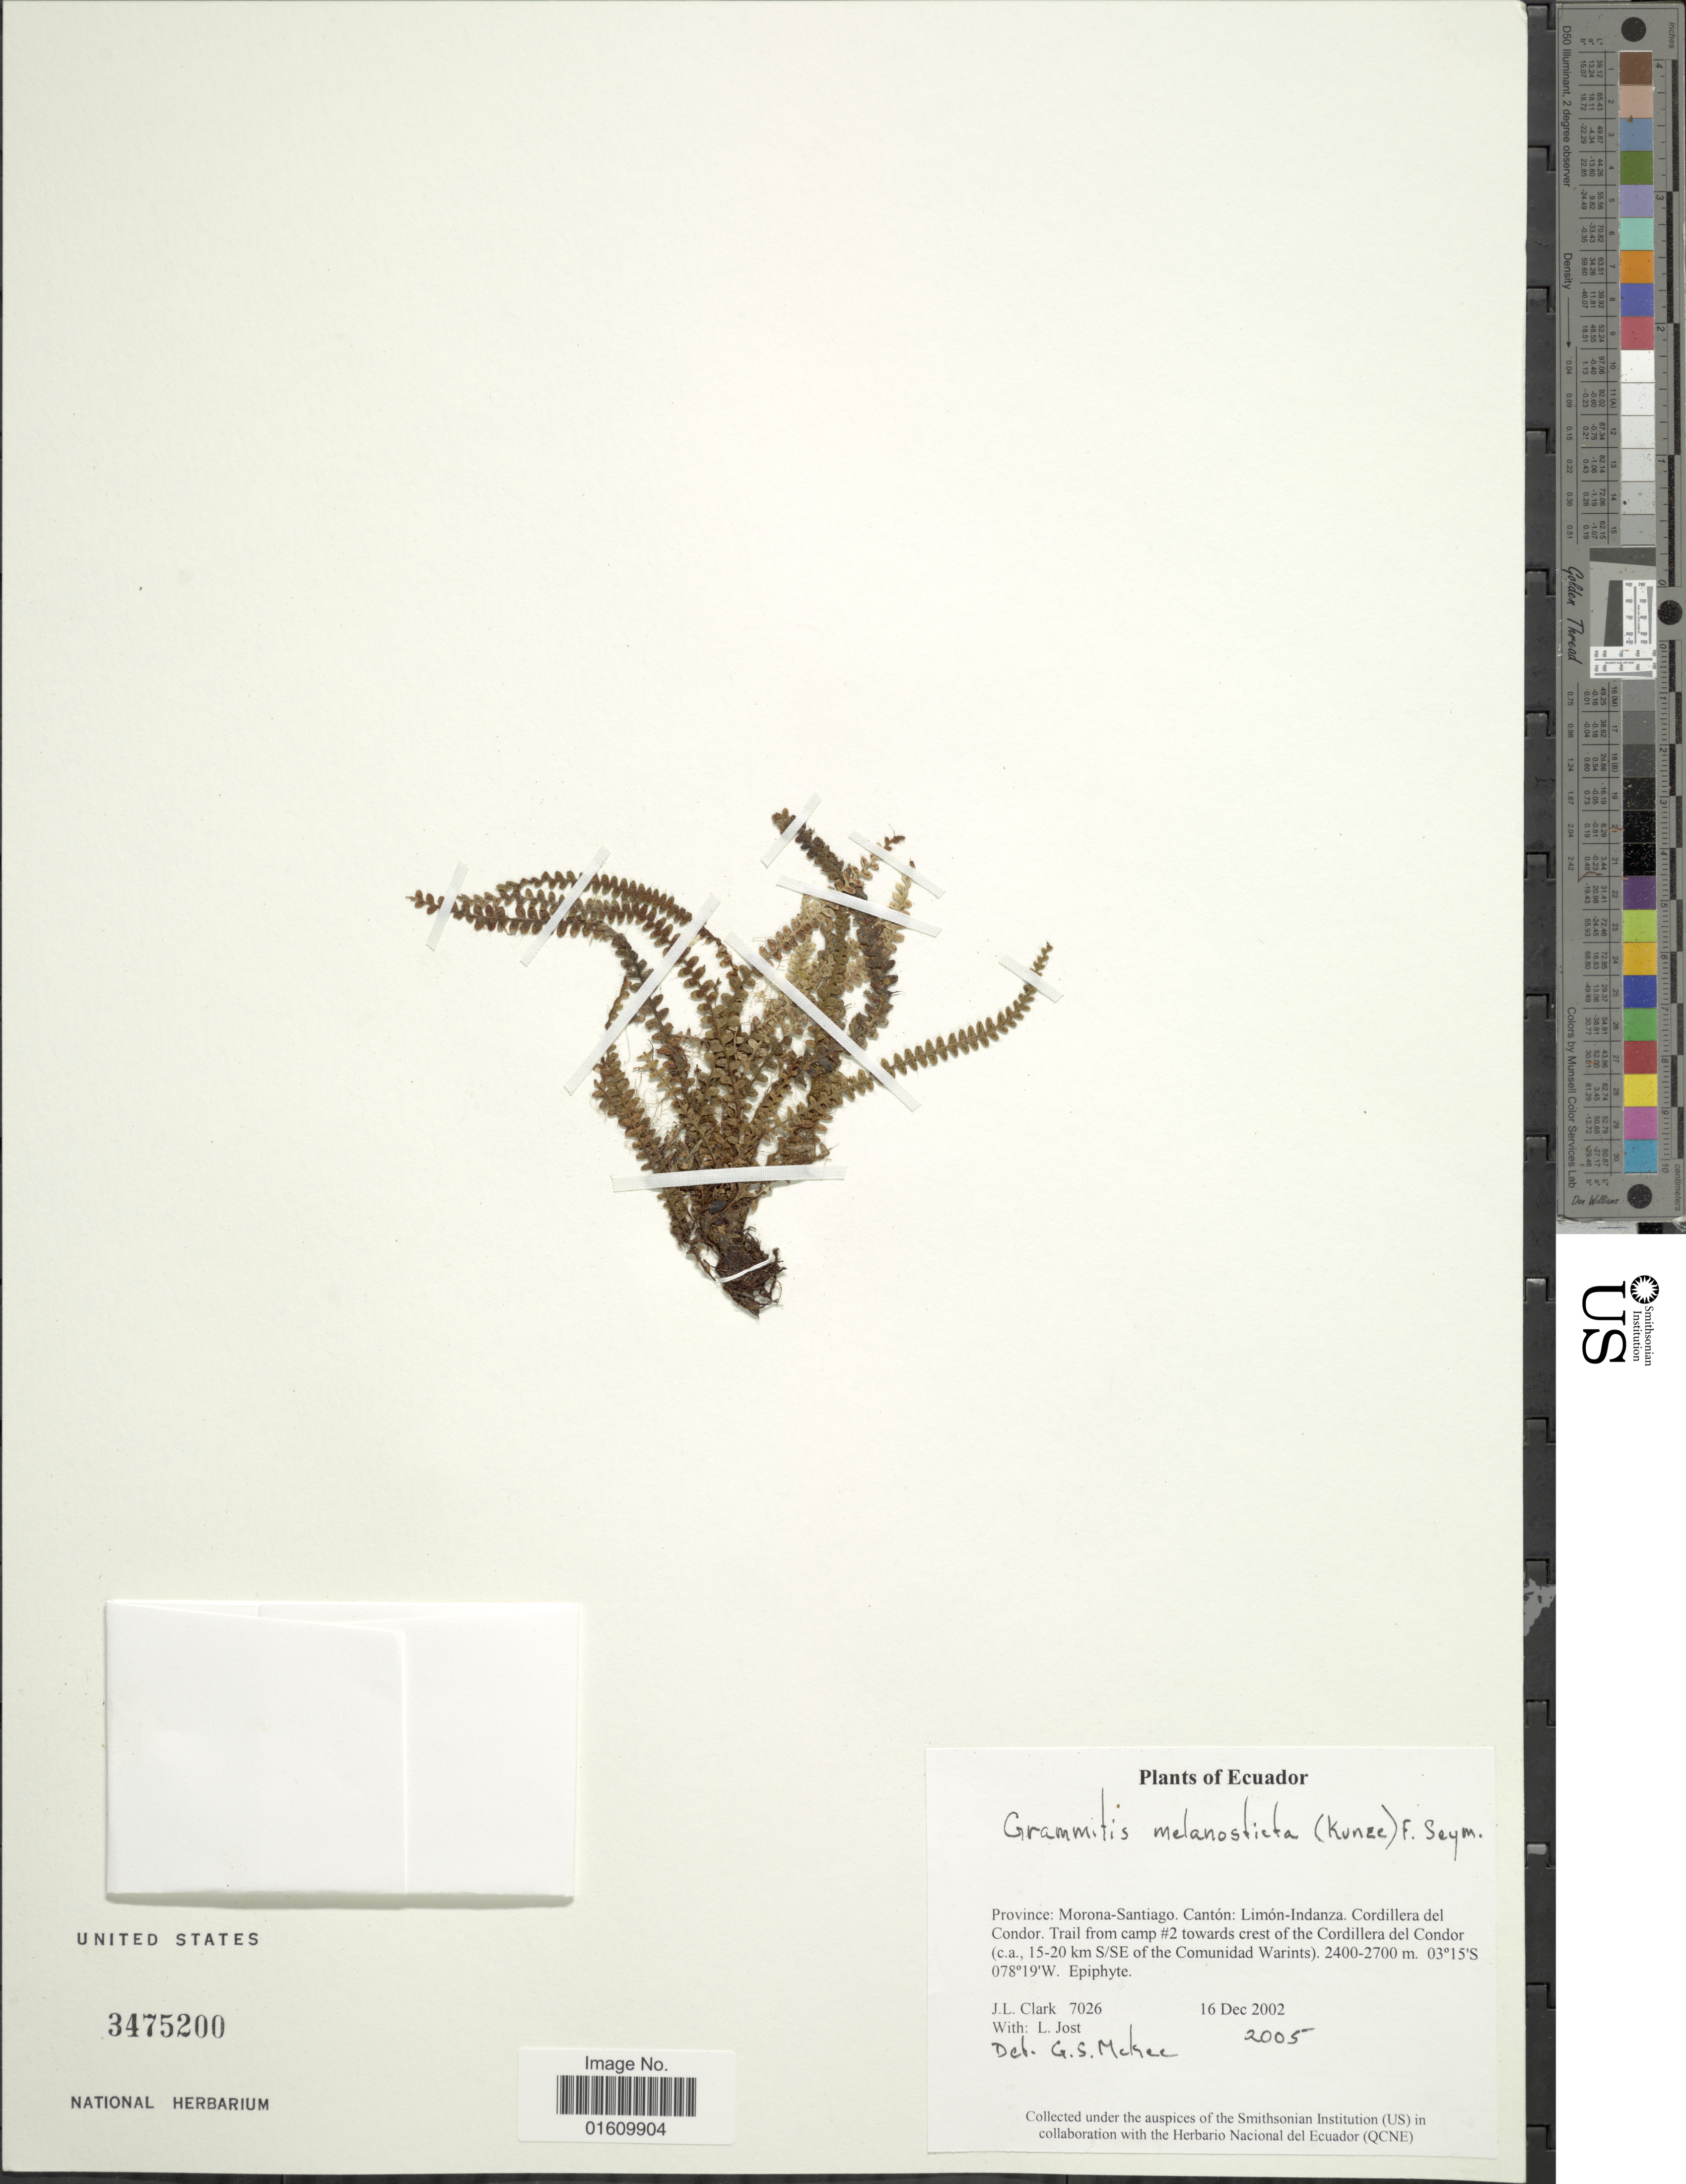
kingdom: Plantae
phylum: Tracheophyta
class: Polypodiopsida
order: Polypodiales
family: Polypodiaceae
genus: Melpomene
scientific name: Melpomene melanosticta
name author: (Kunze) A.R. Sm. & R.C. Moran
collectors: J. L. Clark & L. Jost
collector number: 7026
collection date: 2002-12-16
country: Ecuador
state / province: Morona-Santiago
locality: Canton: Limon - Indanza.Cordillera del Condor, Trail from camp # 2 towards crest of Cordillera del Condor ( c.a. 15 - 20 km S/Se of the Comunidad Warints ).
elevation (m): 2400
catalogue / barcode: US 2475200